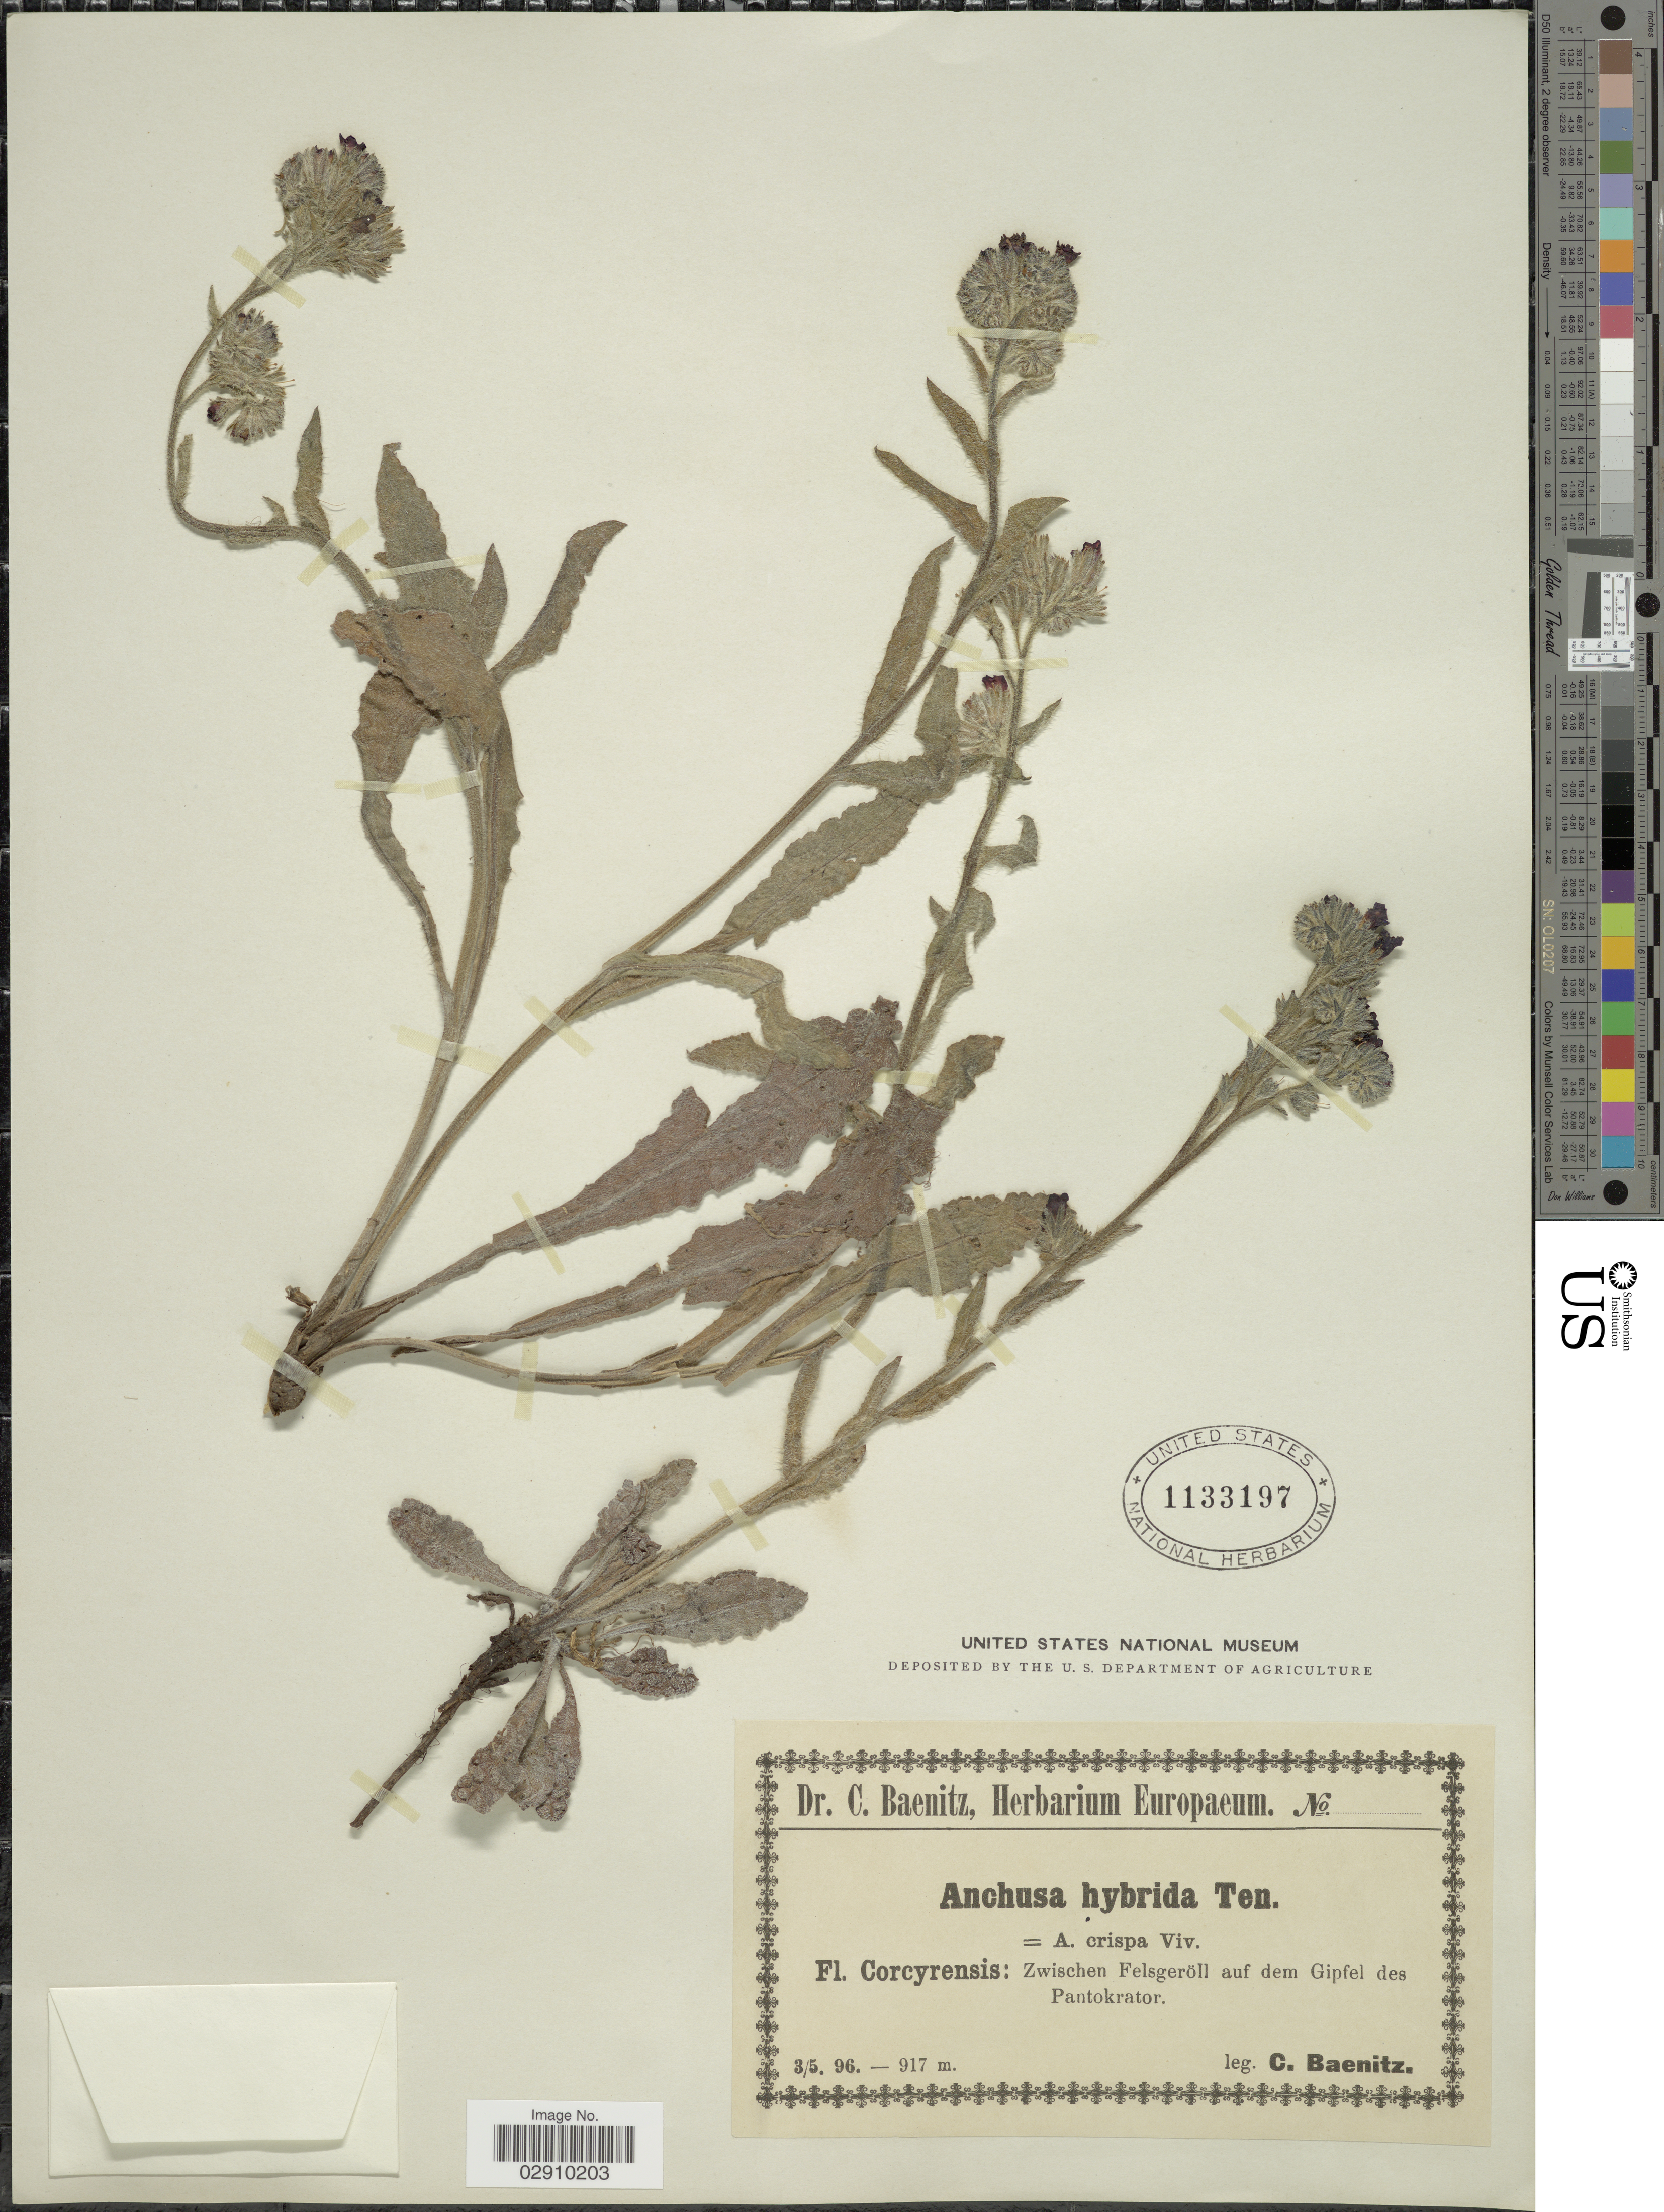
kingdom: Plantae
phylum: Tracheophyta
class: Magnoliopsida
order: Boraginales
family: Boraginaceae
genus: Anchusa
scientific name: Anchusa hybrida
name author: Ten.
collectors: C. G. Baenitz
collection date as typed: Transcribed d/m/y: 3/5/96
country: Greece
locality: Fl. Corcyrensis: Zwischen Felsgeröll auf dem Gipfel des Pantokrator.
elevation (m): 917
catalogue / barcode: US 1133197